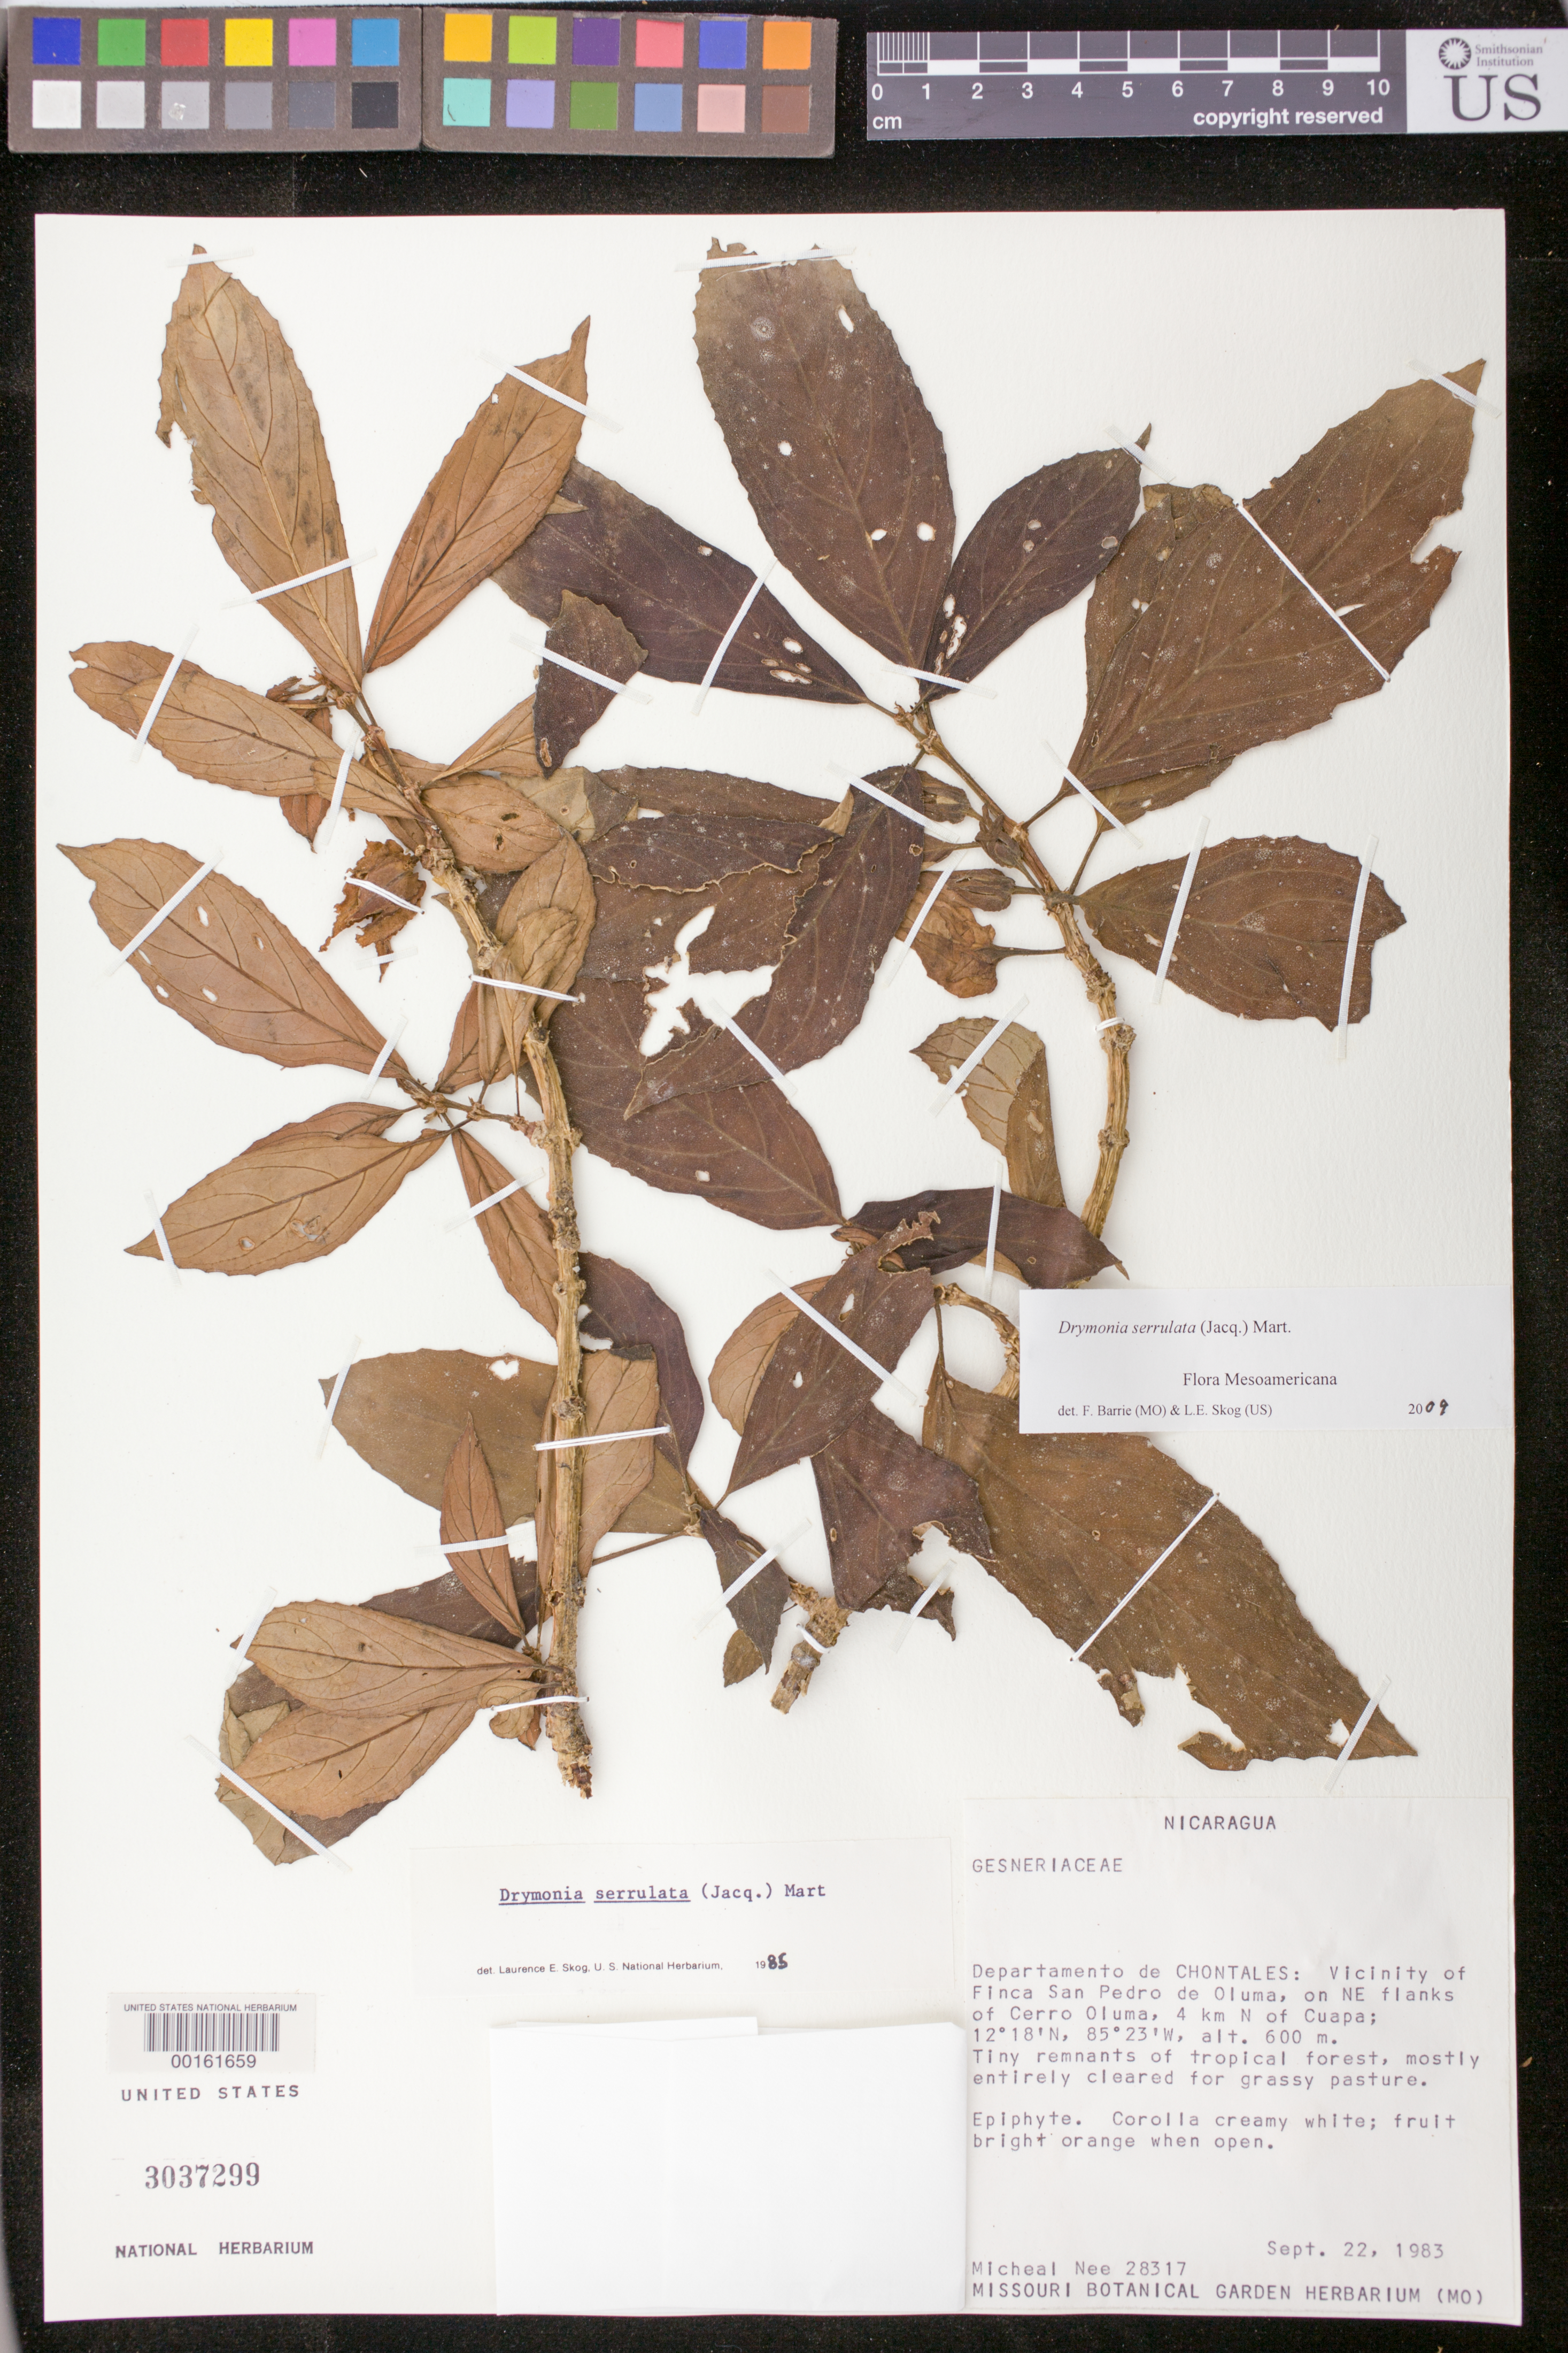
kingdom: Plantae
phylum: Tracheophyta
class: Magnoliopsida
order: Lamiales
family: Gesneriaceae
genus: Drymonia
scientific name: Drymonia serrulata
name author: (Jacq.) Mart.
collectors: M. Nee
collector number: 28317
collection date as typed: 22 Sep 1983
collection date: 1983-09-22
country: Nicaragua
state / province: Chontales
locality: Vicinity of Finca San Pedro de Oluma, on NE flanks of Cerro Oluma, 4 km N of Cuapa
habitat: Tiny remnants of trop forest, mostly cleared for grassy pasture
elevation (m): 600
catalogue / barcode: US 3037299